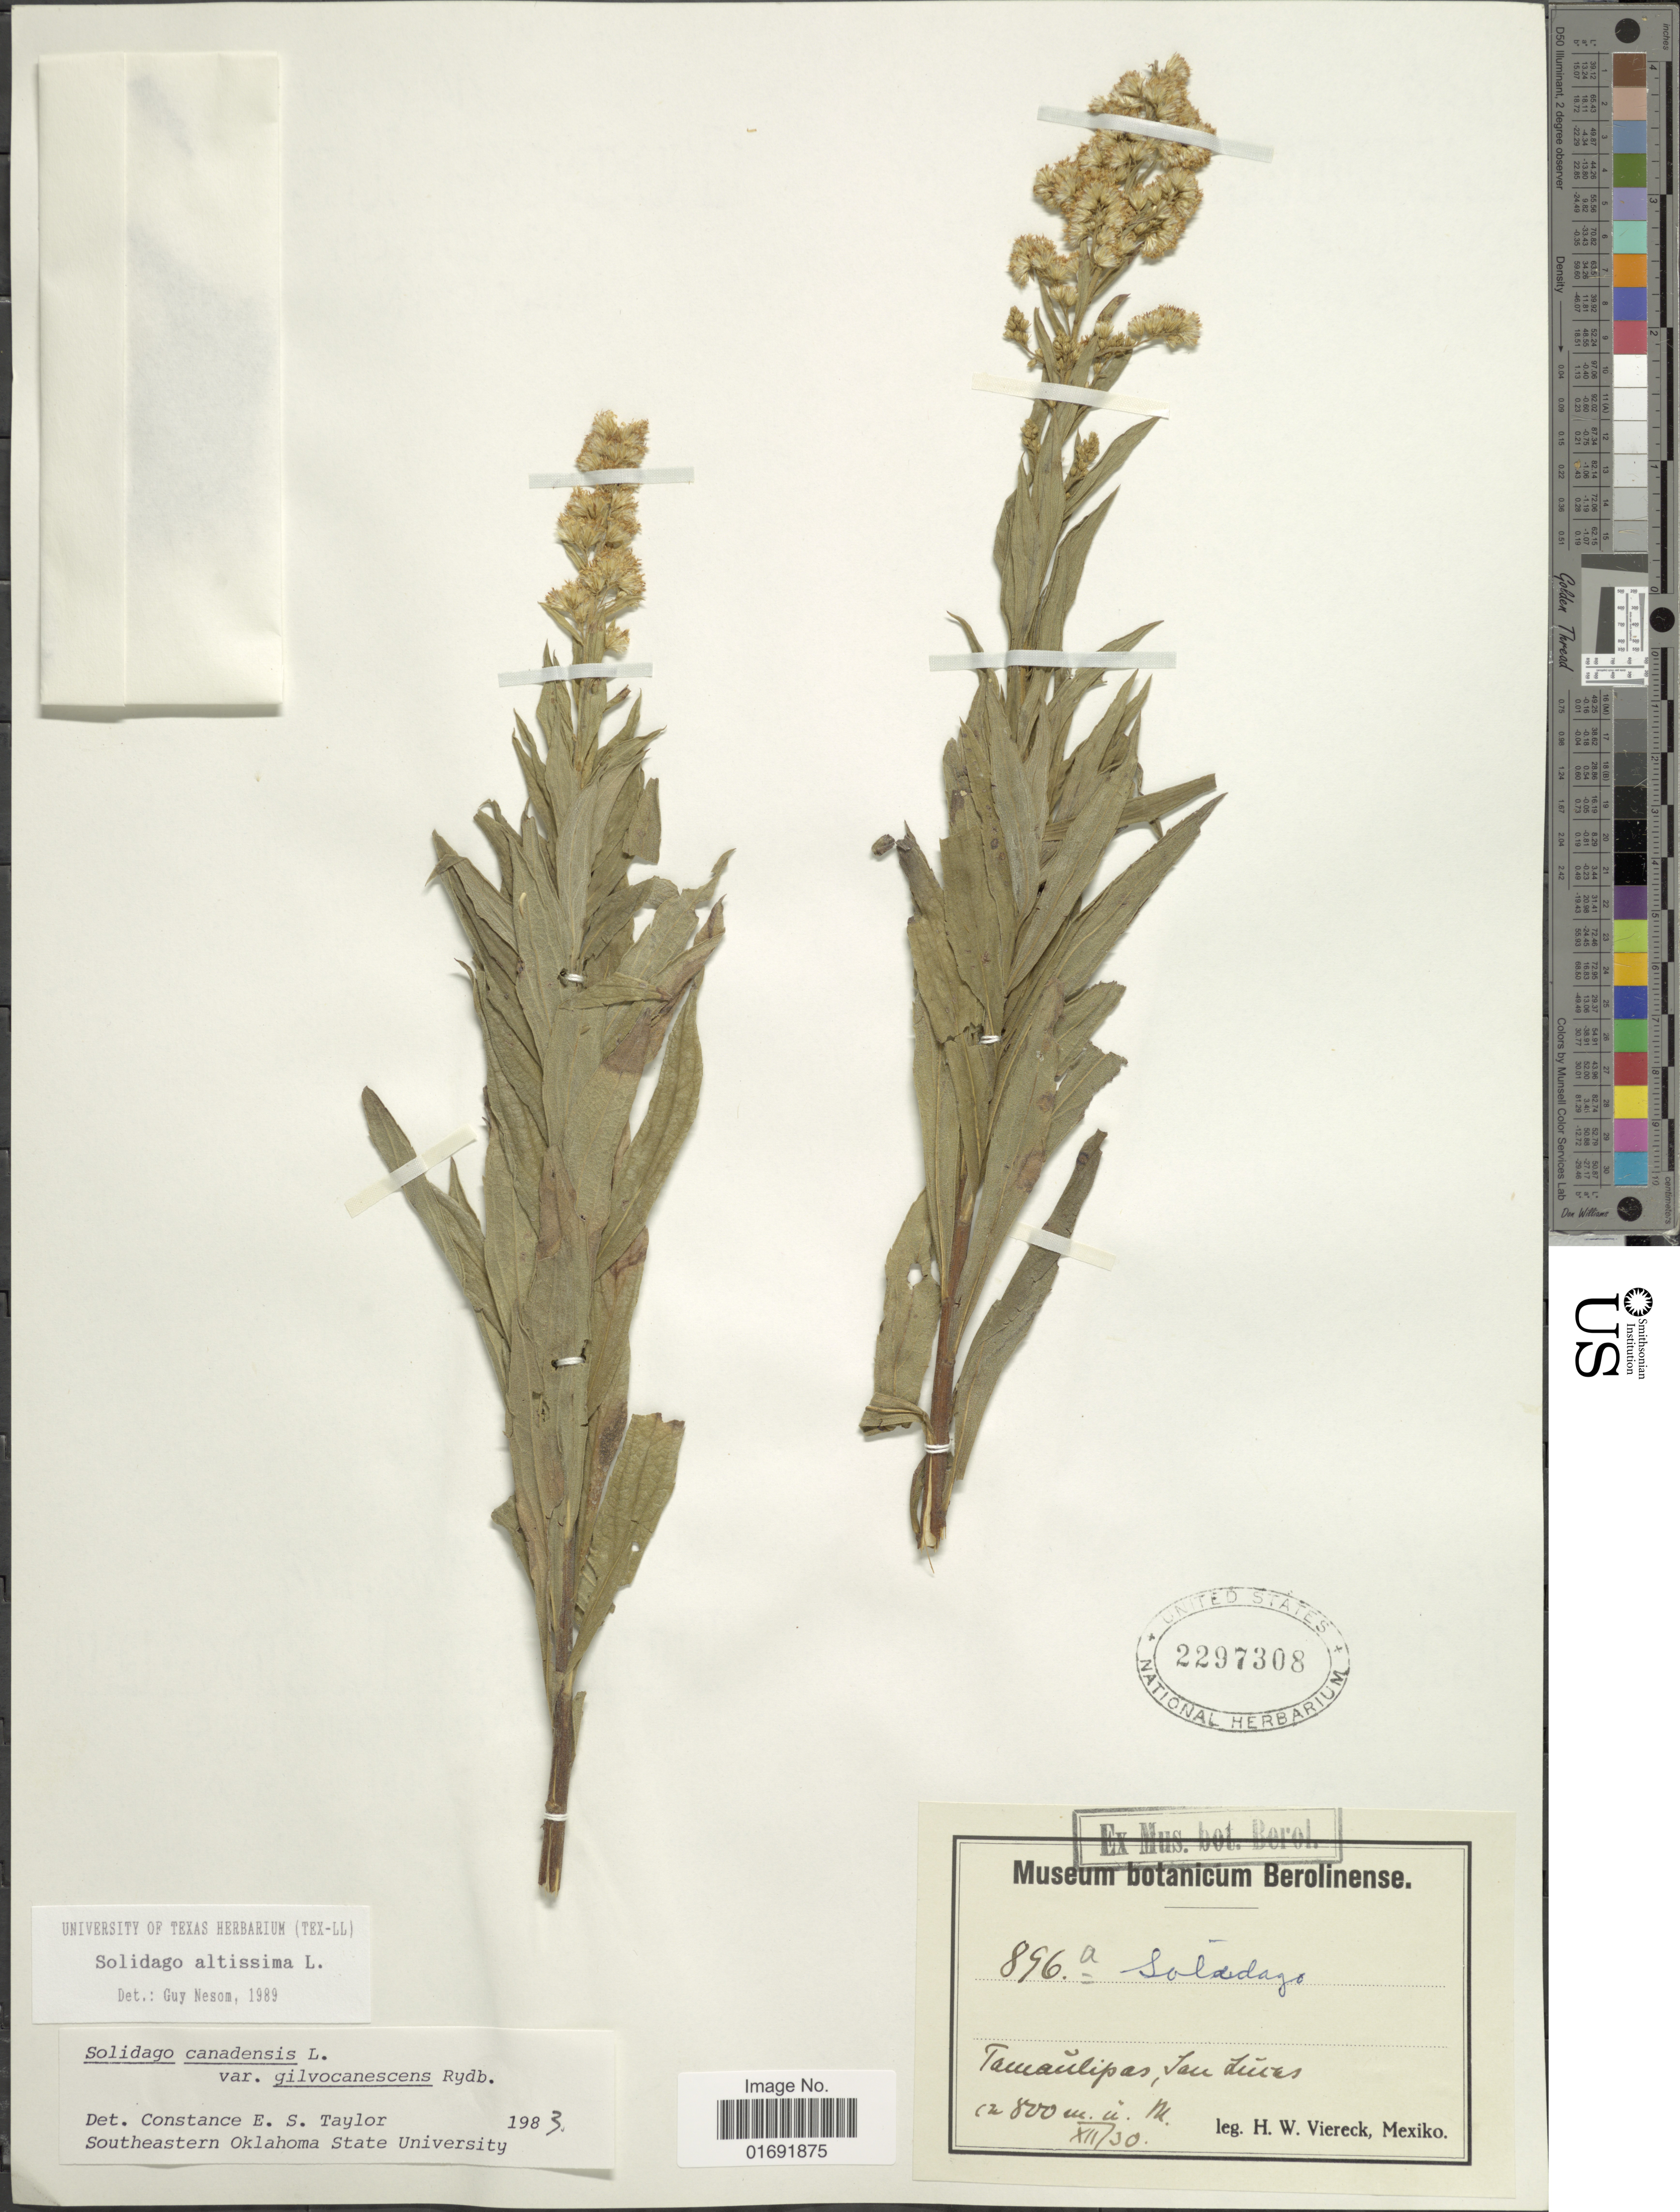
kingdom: Plantae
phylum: Tracheophyta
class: Magnoliopsida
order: Asterales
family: Asteraceae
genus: Solidago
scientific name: Solidago altissima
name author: L.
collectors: H. W. Viereck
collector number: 896a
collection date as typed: Transcribed d/m/y: /12/30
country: Mexico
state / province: Tamaulipas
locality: San Lucas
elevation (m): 800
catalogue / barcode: US 2297308